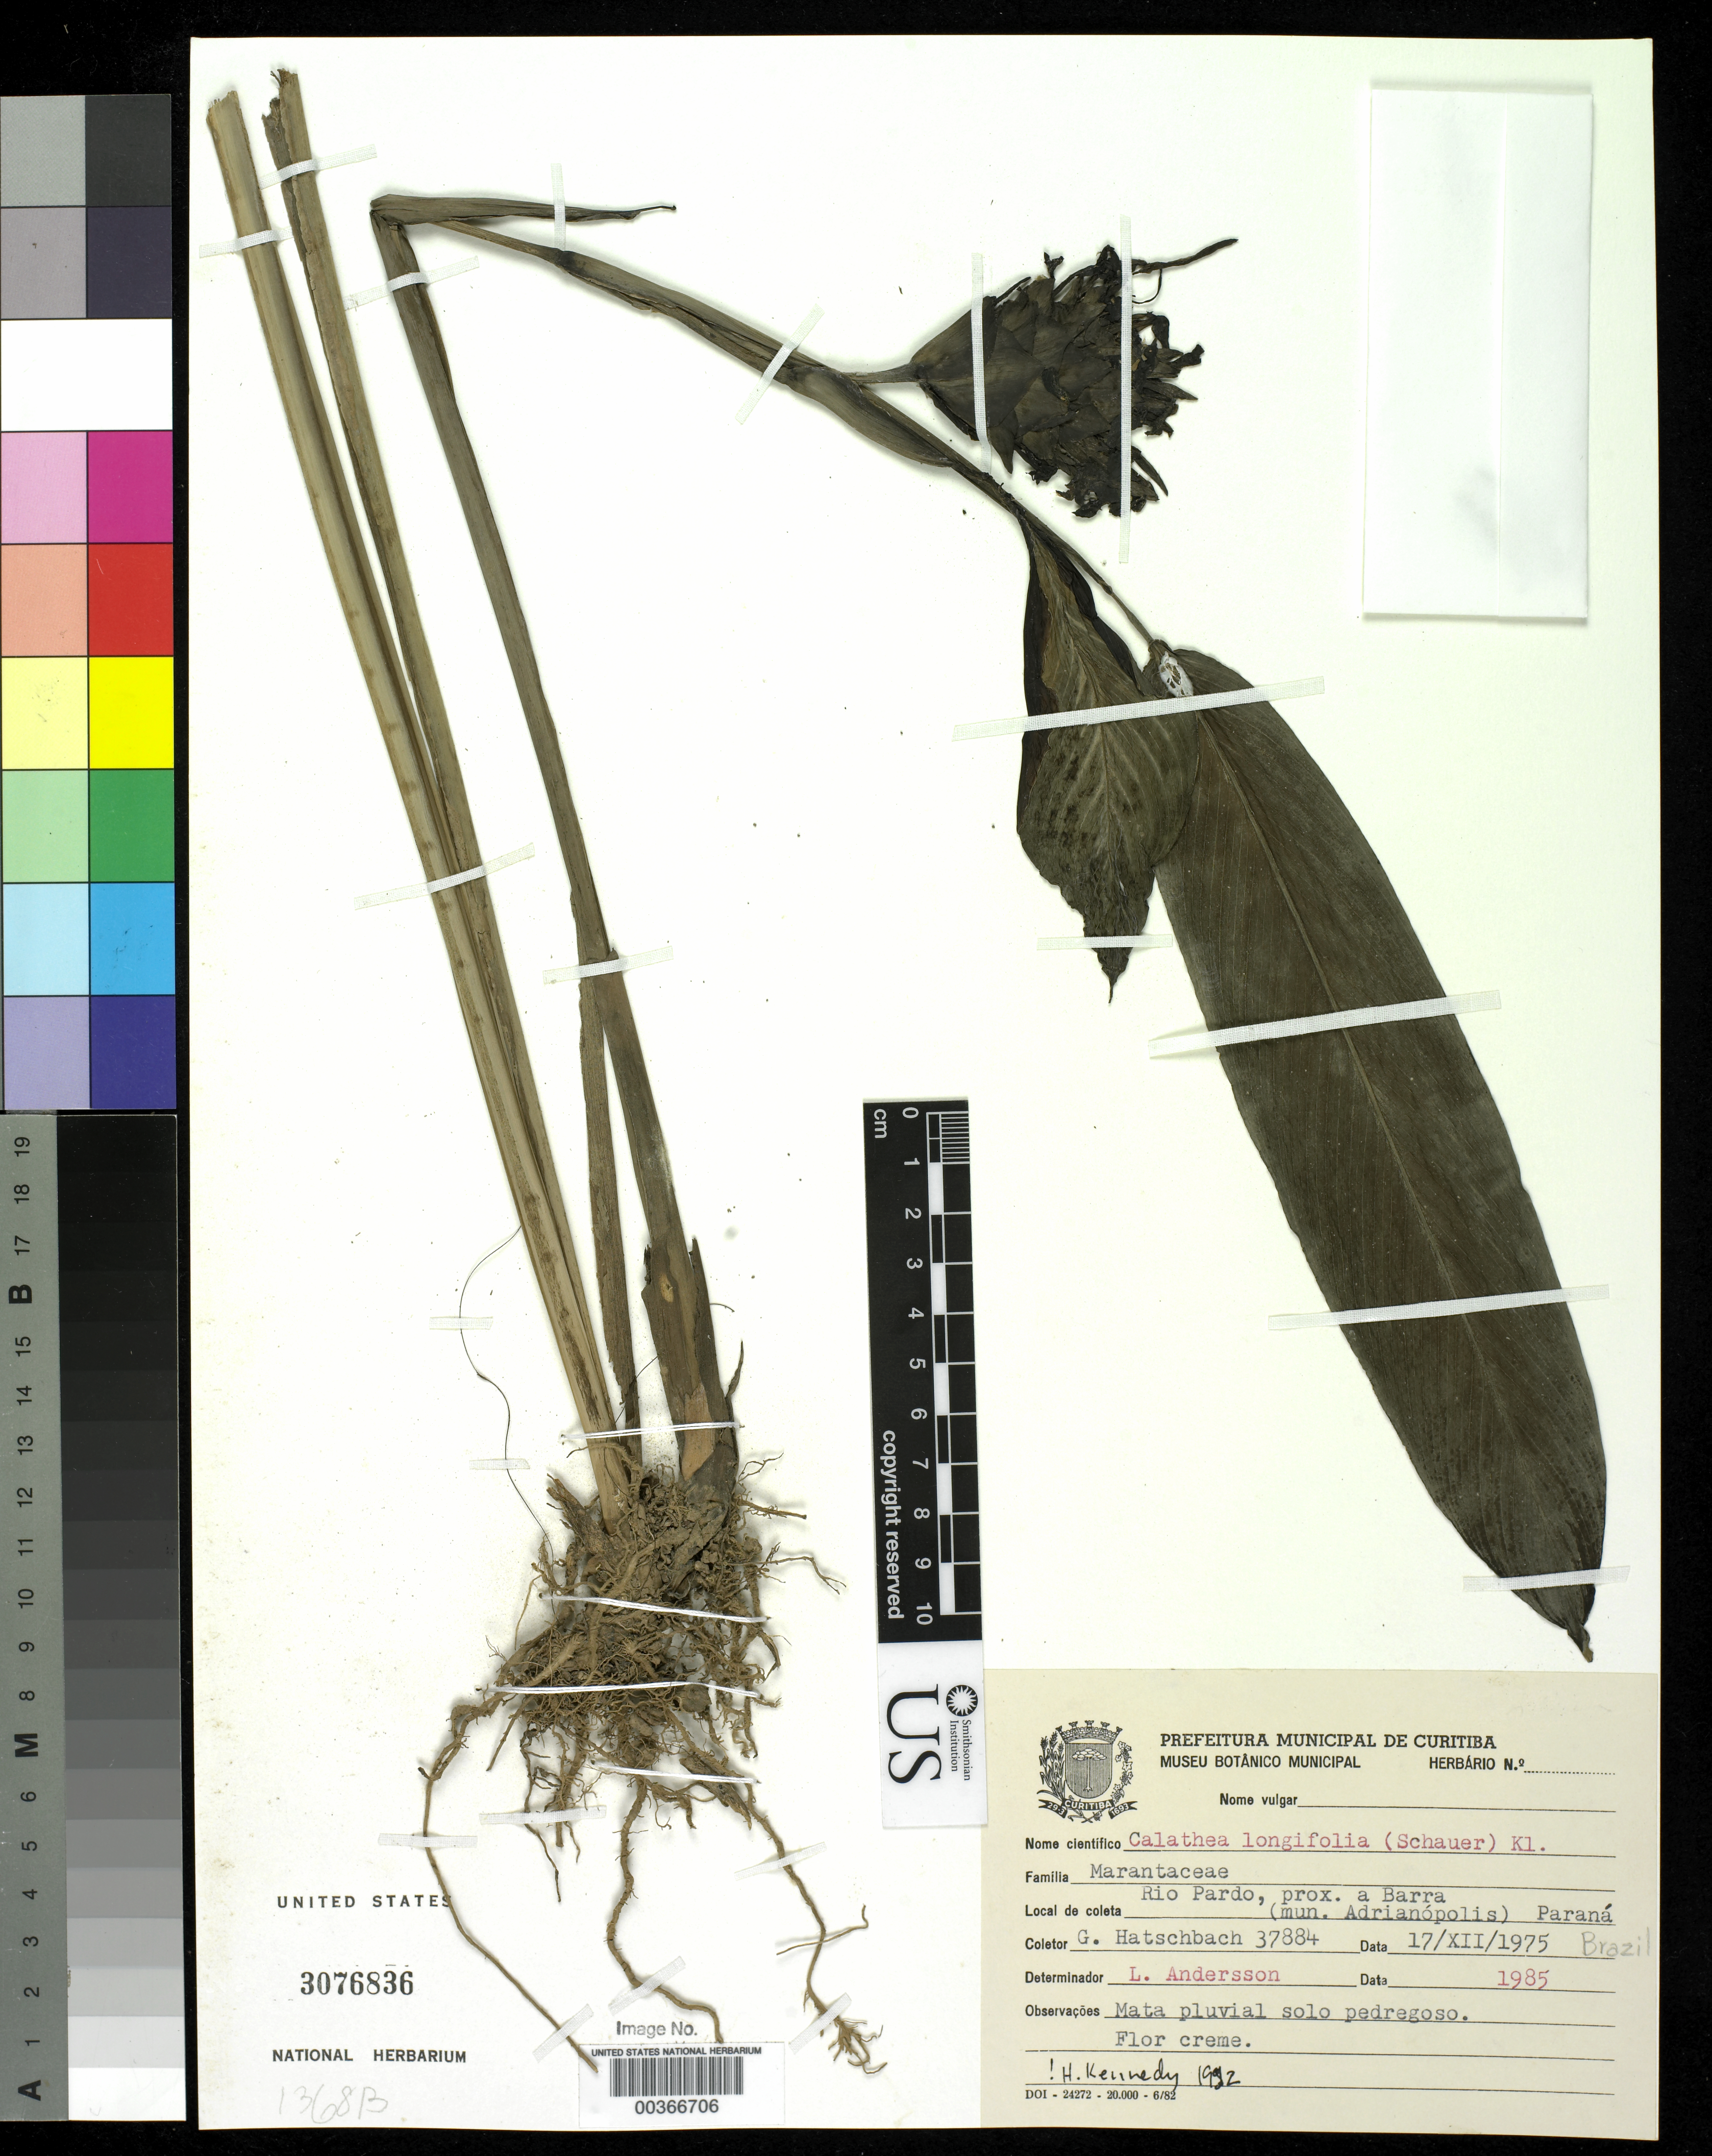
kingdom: Plantae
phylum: Tracheophyta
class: Liliopsida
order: Zingiberales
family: Marantaceae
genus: Goeppertia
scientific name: Goeppertia macilenta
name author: (Lindl.) Borchs. & S. Suárez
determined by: Strong, Mark T., (BOT), Smithsonian Institution - National Museum of Natural History (UNITED STATES)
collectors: G. Hatschbach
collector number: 37884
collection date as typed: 17 Dec 1975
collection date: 1975-12-17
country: Brazil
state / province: Paraná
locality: Rio pardo, prox. a barra (mun. adrianopolis)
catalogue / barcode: US 3076836